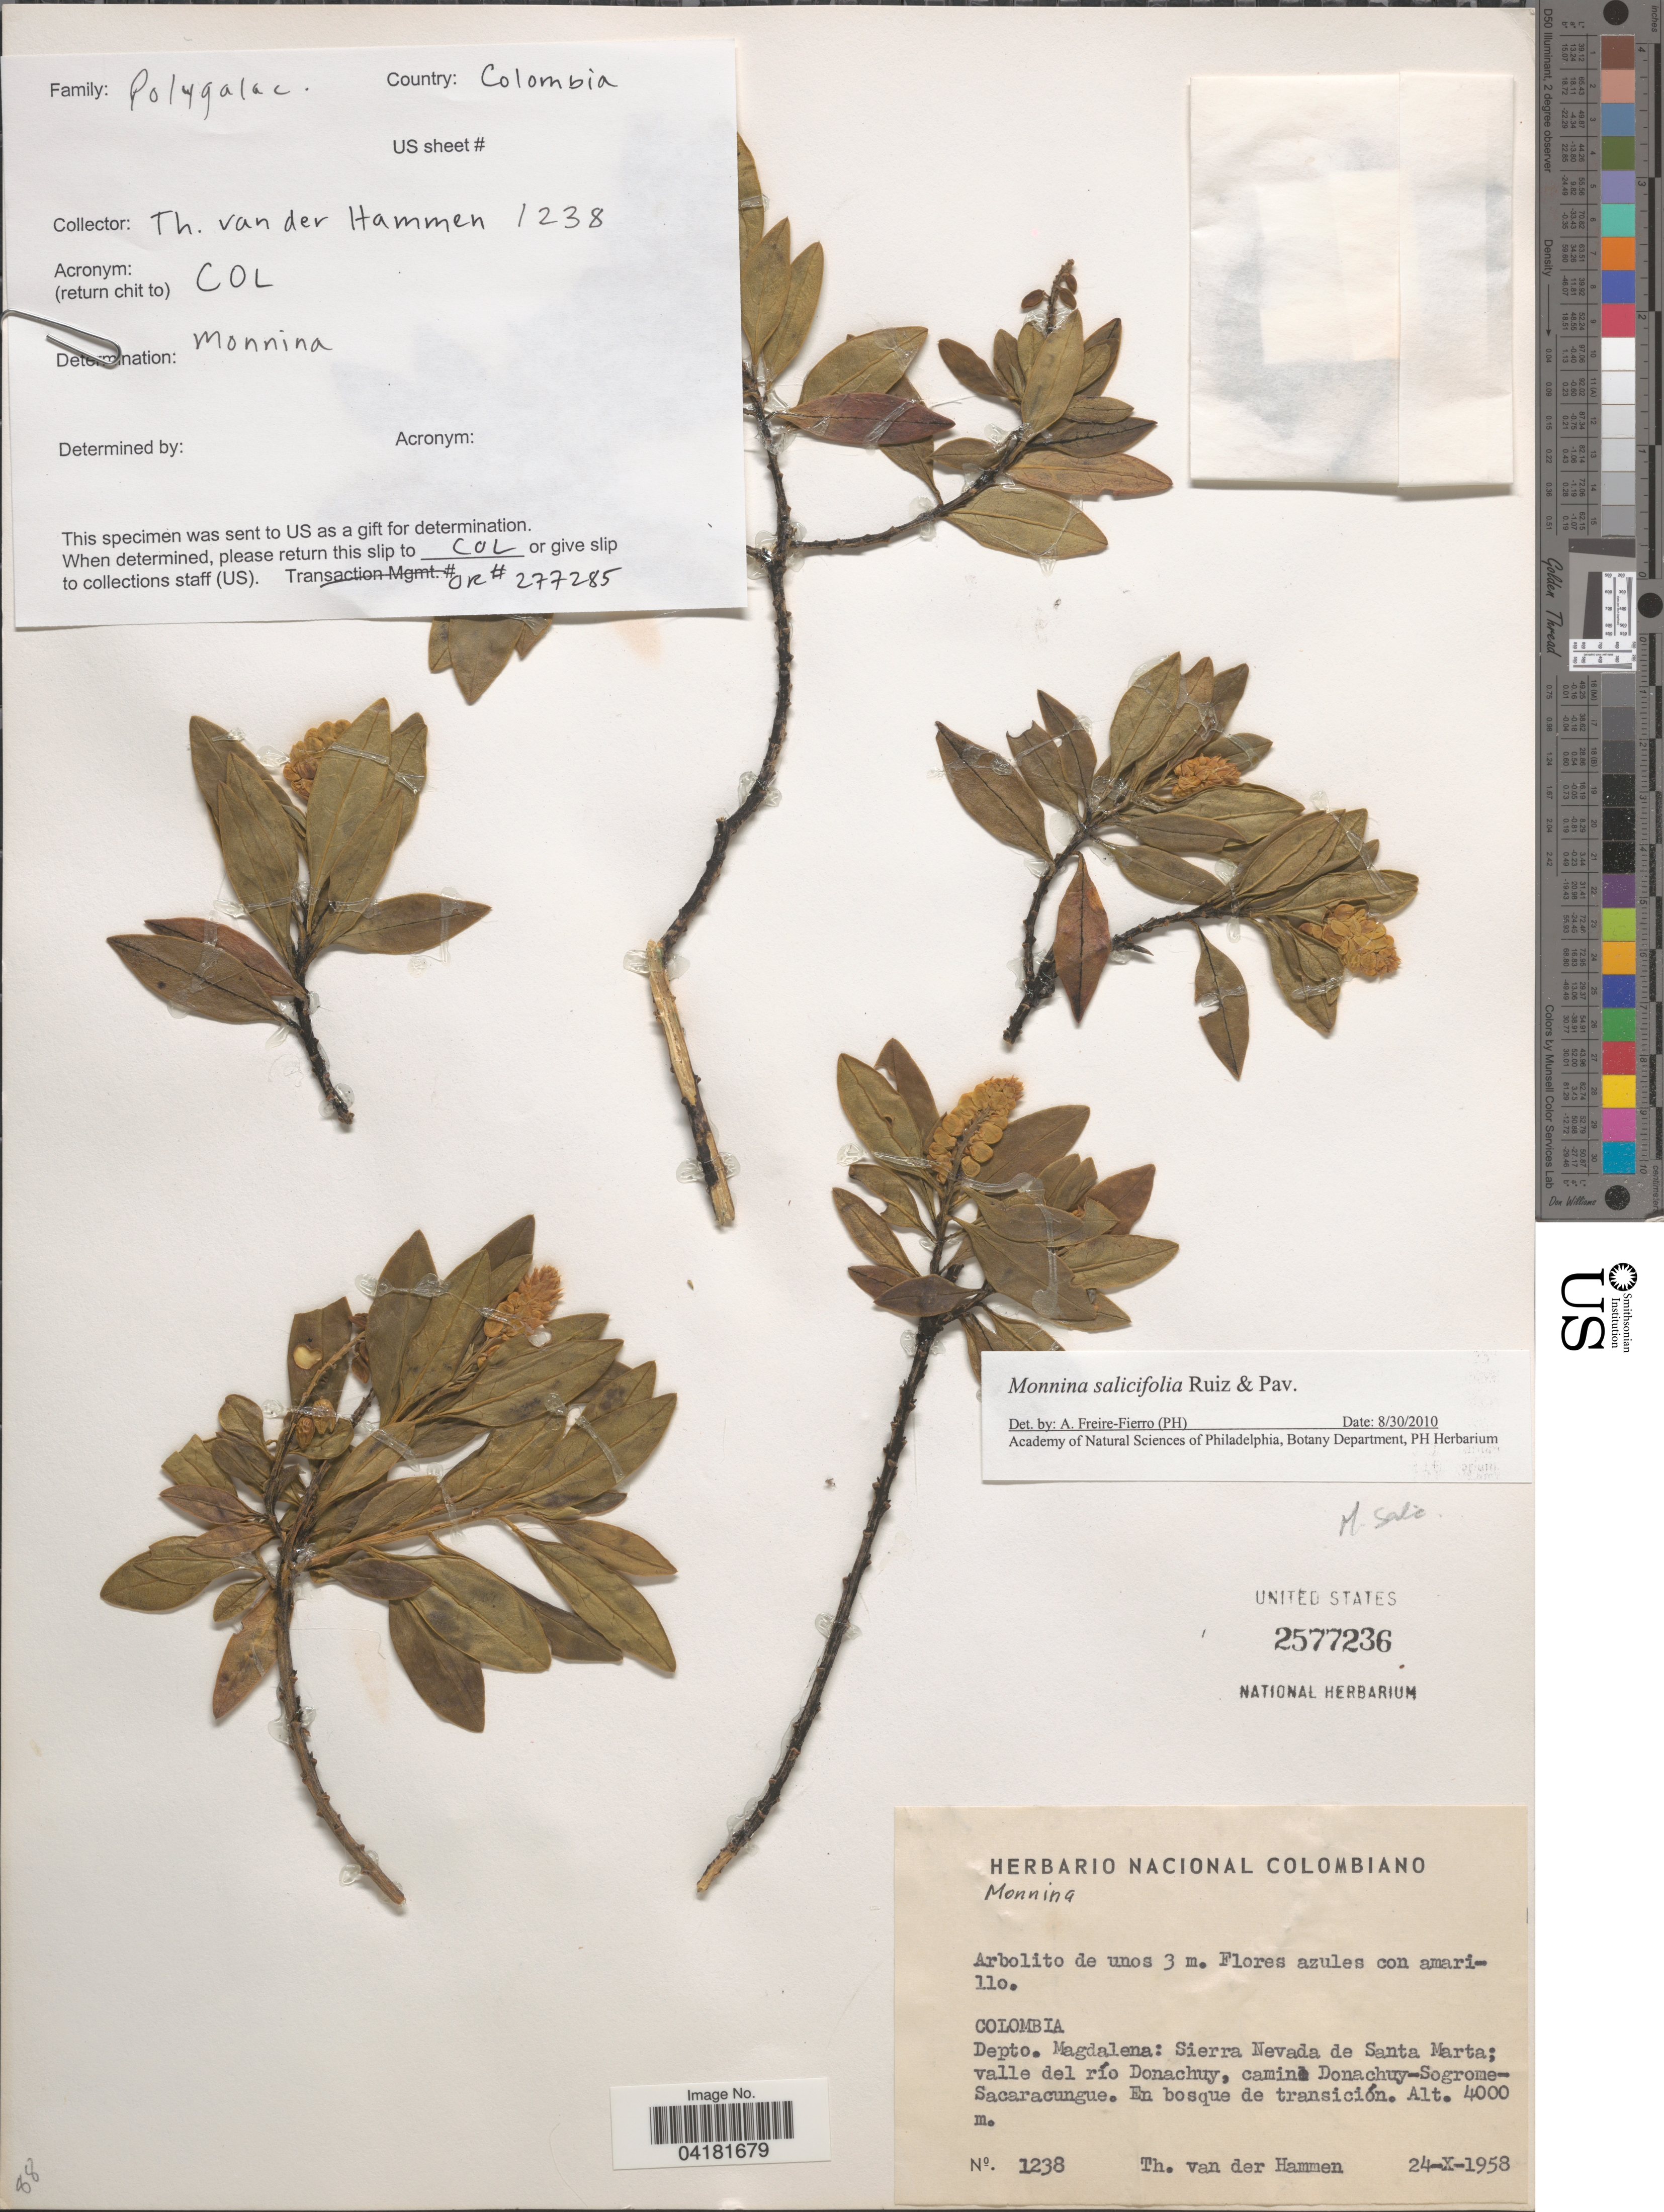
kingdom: Plantae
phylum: Tracheophyta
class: Magnoliopsida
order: Fabales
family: Polygalaceae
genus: Monnina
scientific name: Monnina salicifolia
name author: Ruiz & Pav.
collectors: T. Van der Hammen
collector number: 1238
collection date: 1958-10-24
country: Colombia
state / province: Magdalena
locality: Depto. Magdalena: Sierra Nevada de Santa Marta; valle del río Donachuy, camino Donachuy-Sogrome-Sacaracungue.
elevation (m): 4000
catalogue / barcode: US 2577236